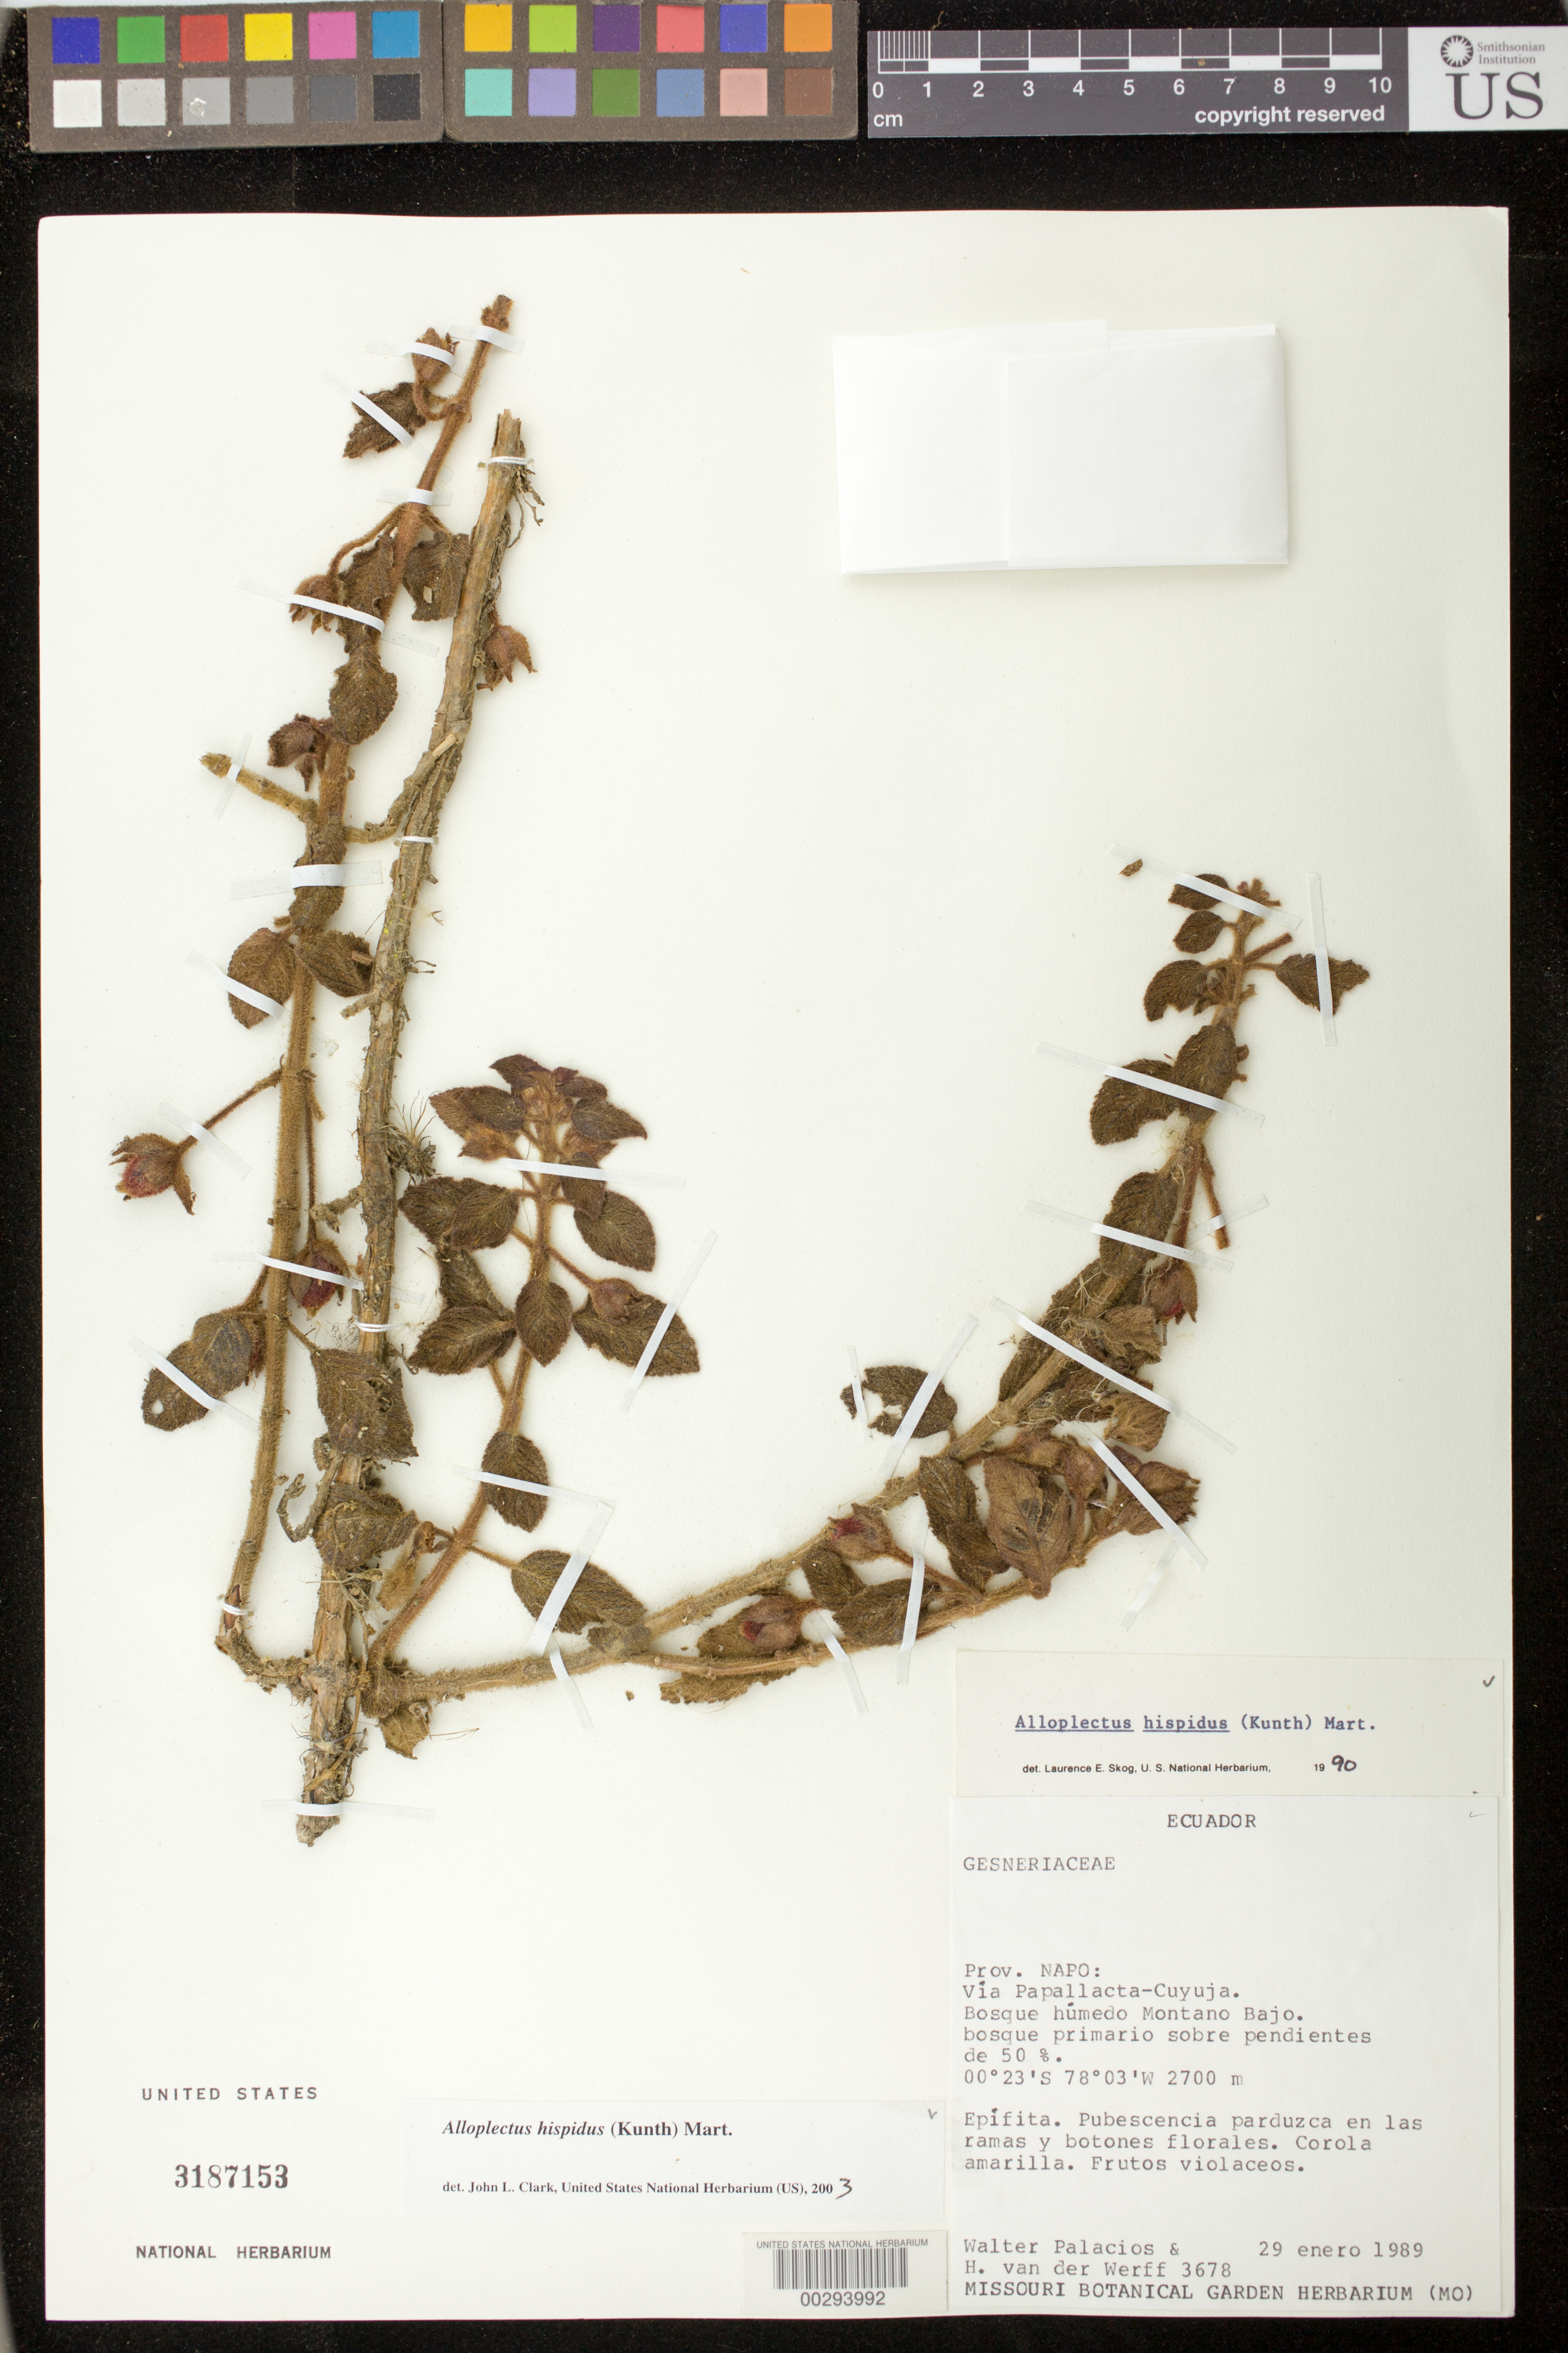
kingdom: Plantae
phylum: Tracheophyta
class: Magnoliopsida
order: Lamiales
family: Gesneriaceae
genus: Alloplectus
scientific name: Alloplectus hispidus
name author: (Kunth) Mart.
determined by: Clark, J. L., (SEL), The Marie Selby Botanical Garden (UNITED STATES)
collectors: W. Palacios & H. van der Werff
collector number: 3678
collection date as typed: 29 Jan 1989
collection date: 1989-01-29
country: Ecuador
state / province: Napo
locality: Via Papallacta - Cuyuja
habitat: Bosque húmedo montano; sobre pendientes de 50%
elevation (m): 2700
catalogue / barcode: US 3187153